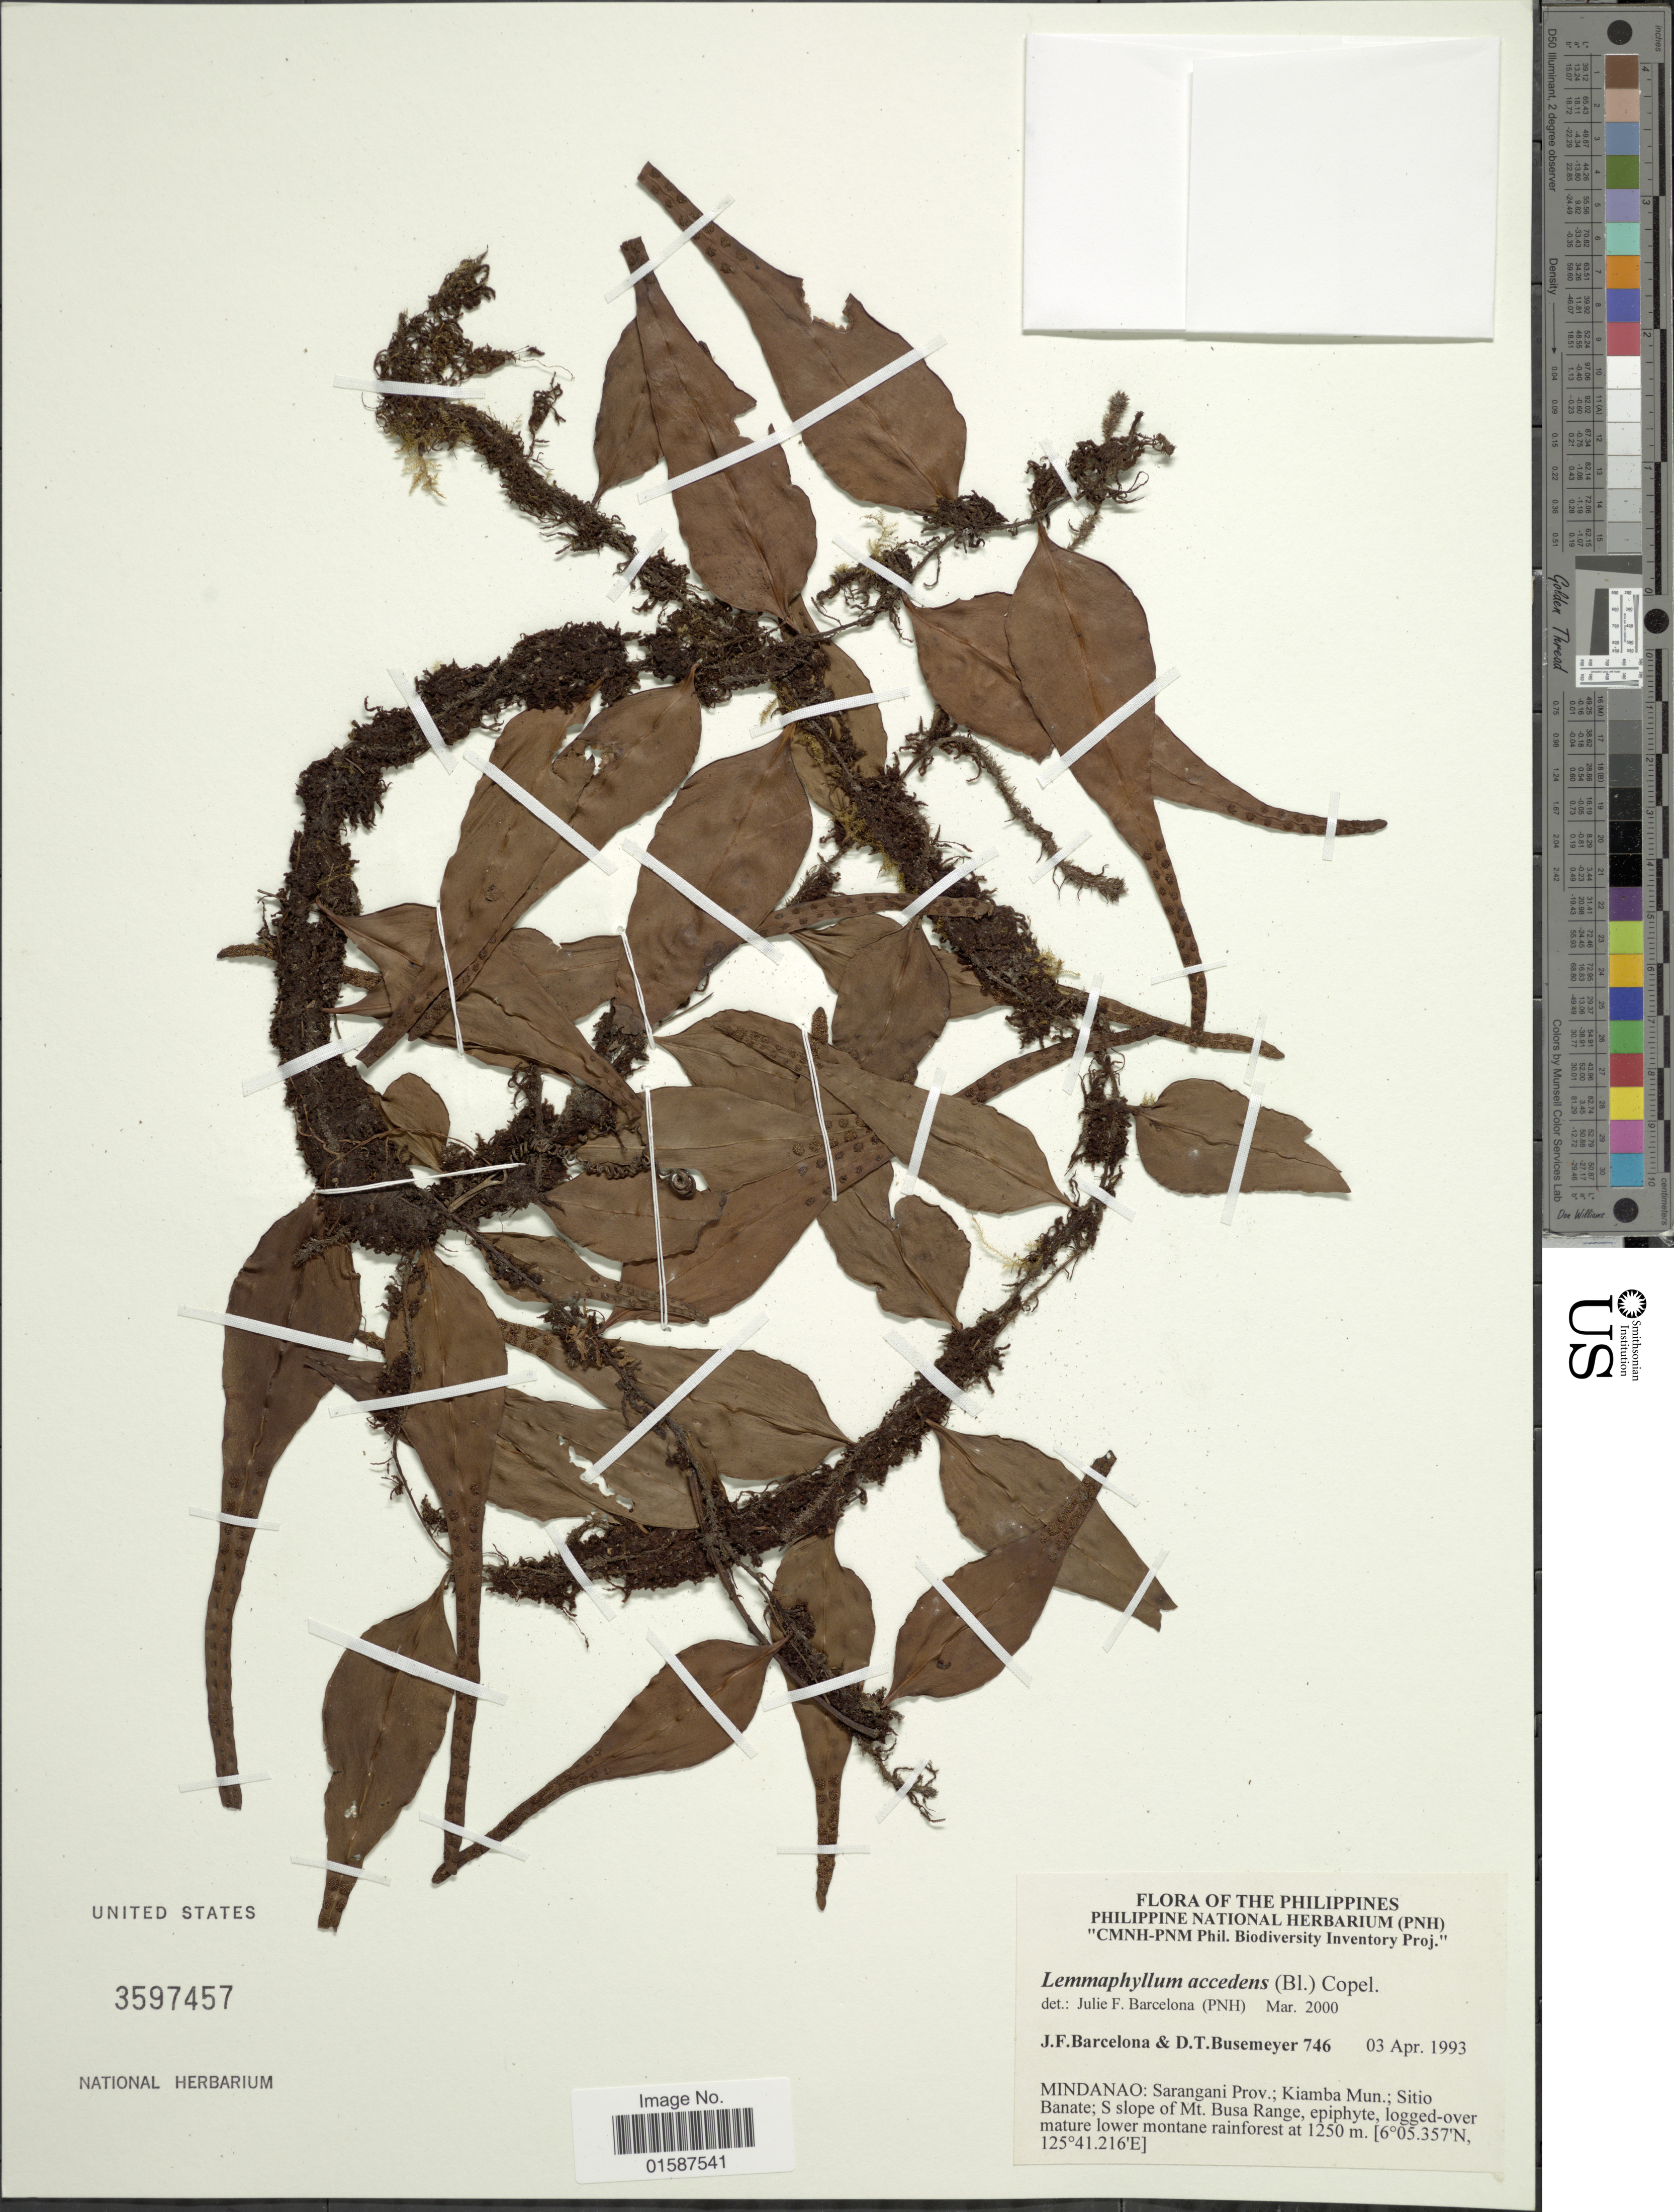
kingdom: Plantae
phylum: Tracheophyta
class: Polypodiopsida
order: Polypodiales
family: Polypodiaceae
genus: Lemmaphyllum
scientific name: Lemmaphyllum accedens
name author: (Blume) Donk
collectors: J. F. Barcelona & D. Busemeyer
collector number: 746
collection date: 1993-04-03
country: Philippines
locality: Mindanao: Sarangani Prov.; Kiamba Mun.; Sitio Banate; Mt. Tulad (S slope of Mt. Busa Range)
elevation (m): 1250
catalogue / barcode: US 3597457